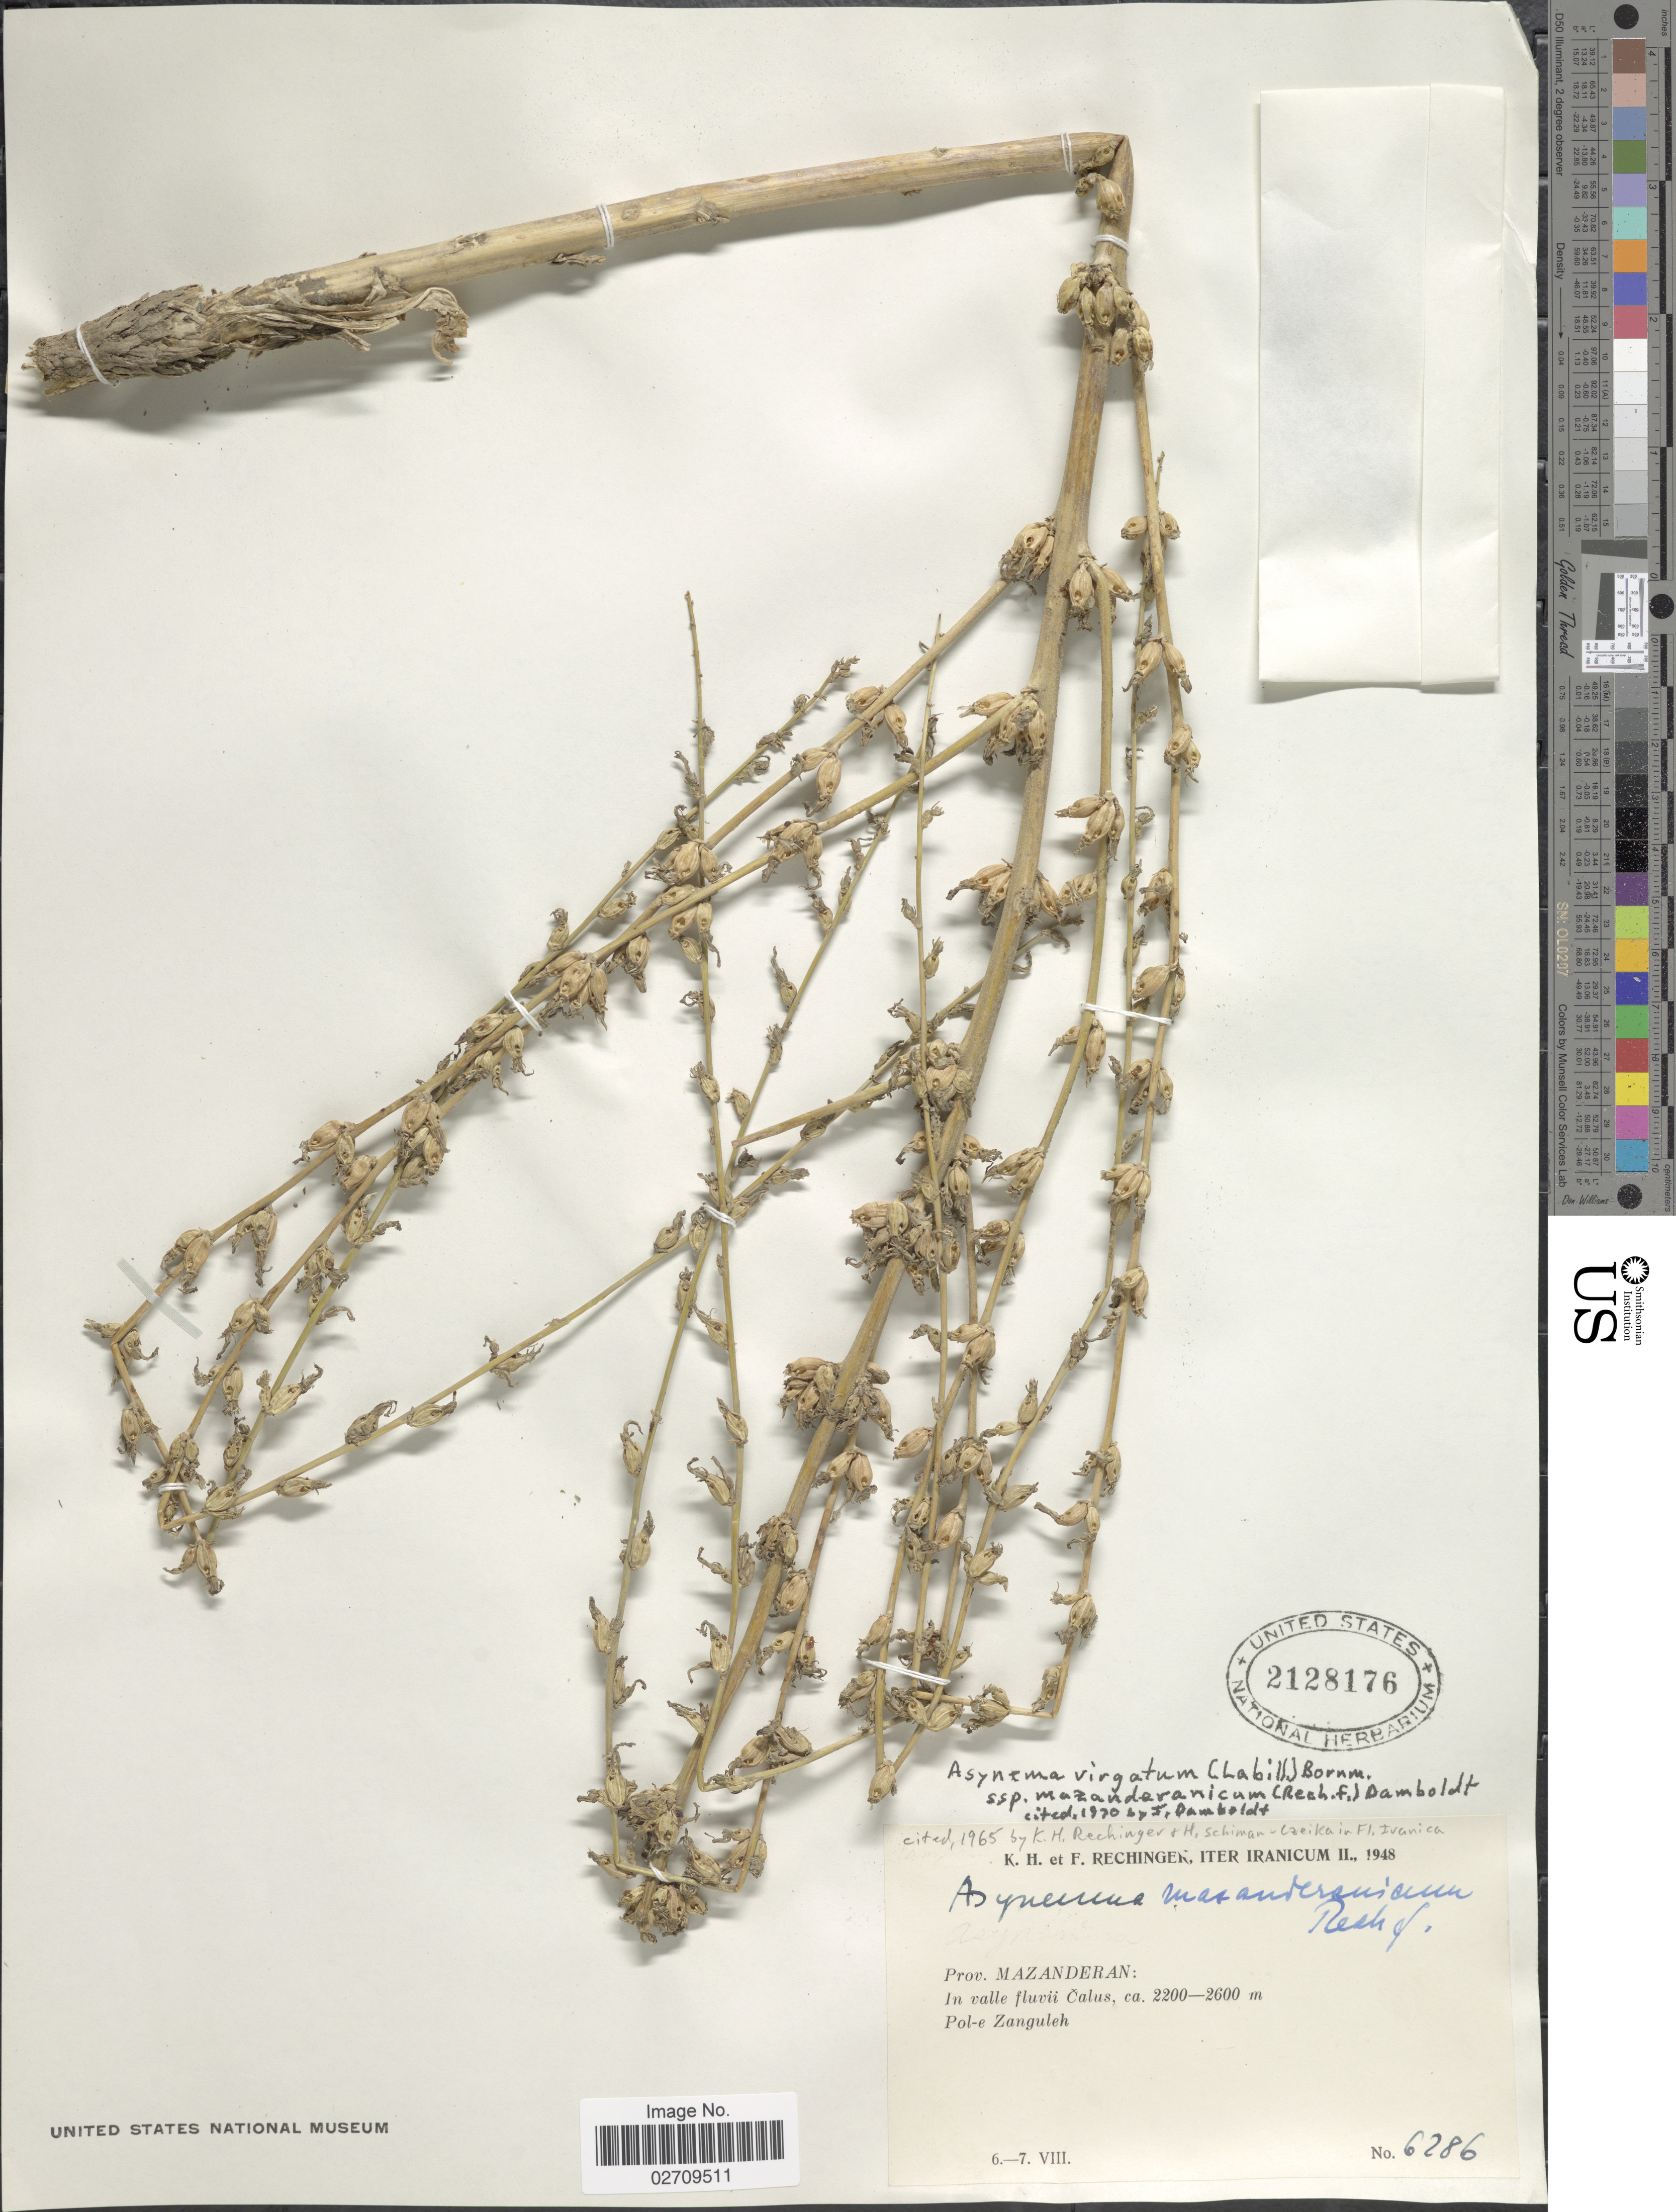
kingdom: Plantae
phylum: Tracheophyta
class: Magnoliopsida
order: Asterales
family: Campanulaceae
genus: Asyneuma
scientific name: Asyneuma virgatum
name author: (Labill.) Bornm.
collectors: K. H. Rechinger & F. Rechinger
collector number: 6286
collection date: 1948-08-06/1948-08-07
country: Iran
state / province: Mazandaran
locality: In valle fluvii Calus, Pol e Zanguleh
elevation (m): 2200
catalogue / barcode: US 2128176